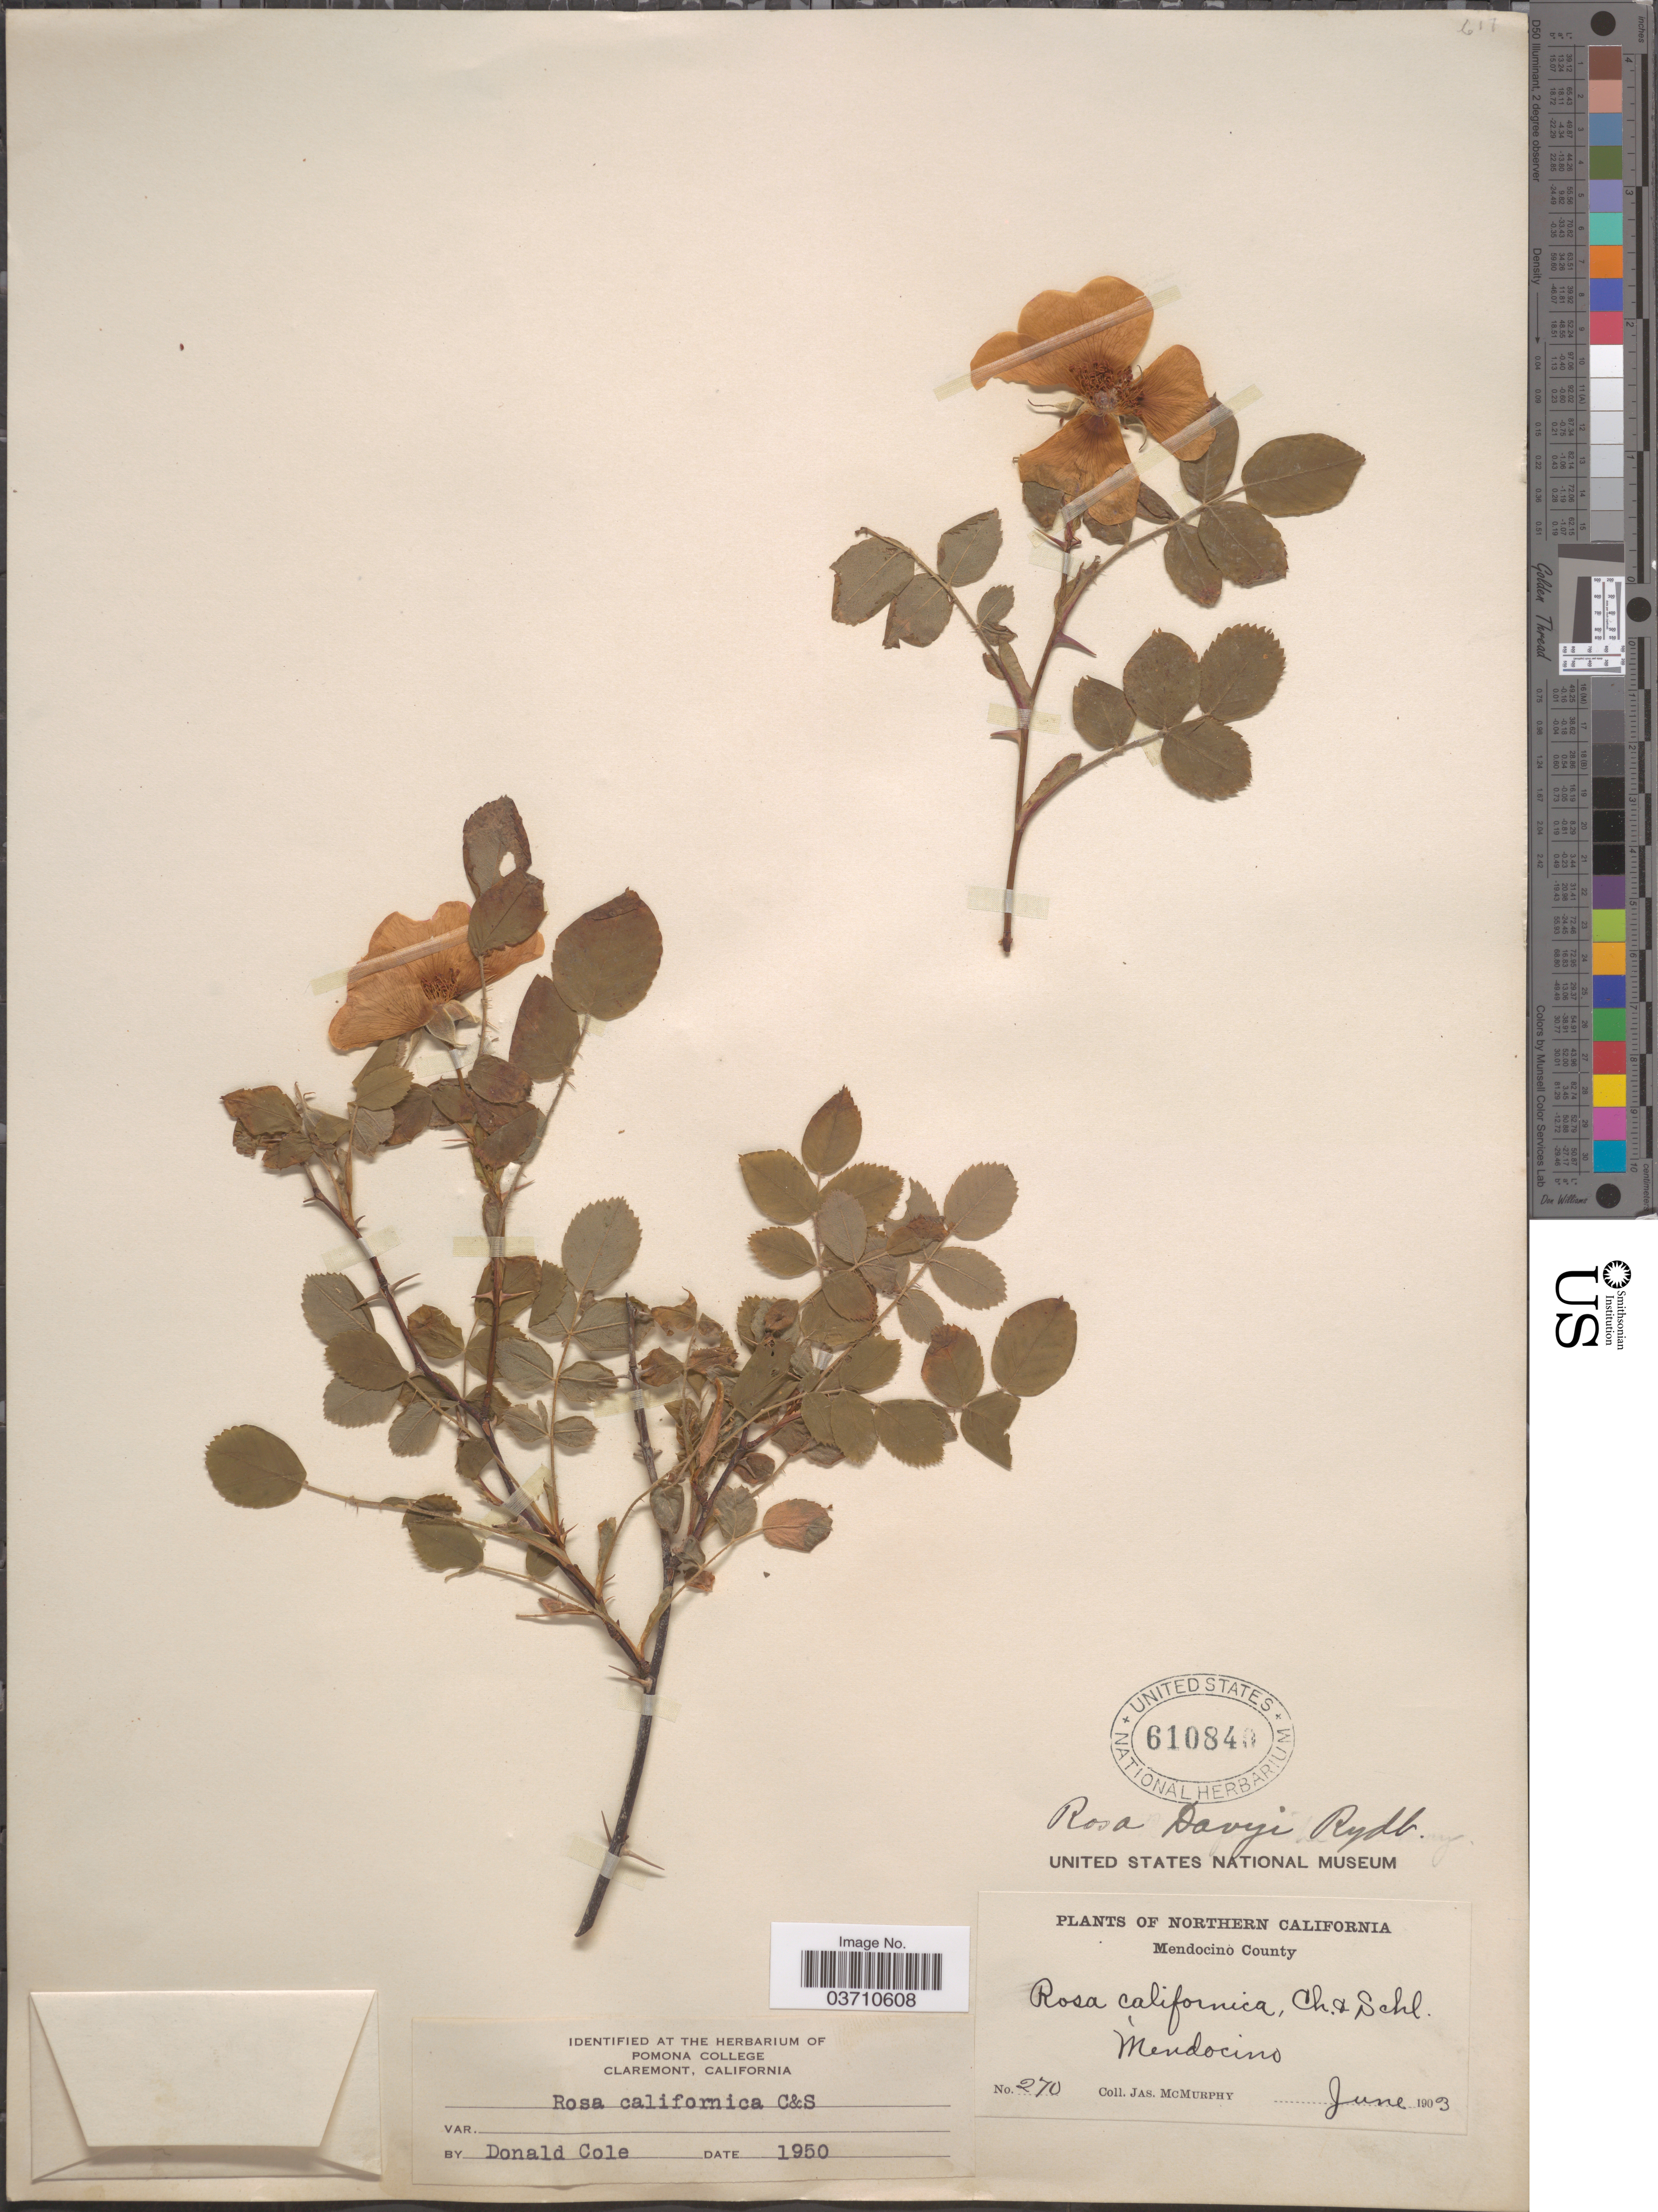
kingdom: Plantae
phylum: Tracheophyta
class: Magnoliopsida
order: Rosales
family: Rosaceae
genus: Rosa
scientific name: Rosa californica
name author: Cham. & Schltdl.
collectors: J. McMurphy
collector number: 270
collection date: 1903-06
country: United States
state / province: California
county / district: Mendocino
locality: Northern California. Mendocino County. Mendocino.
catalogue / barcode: US 610840